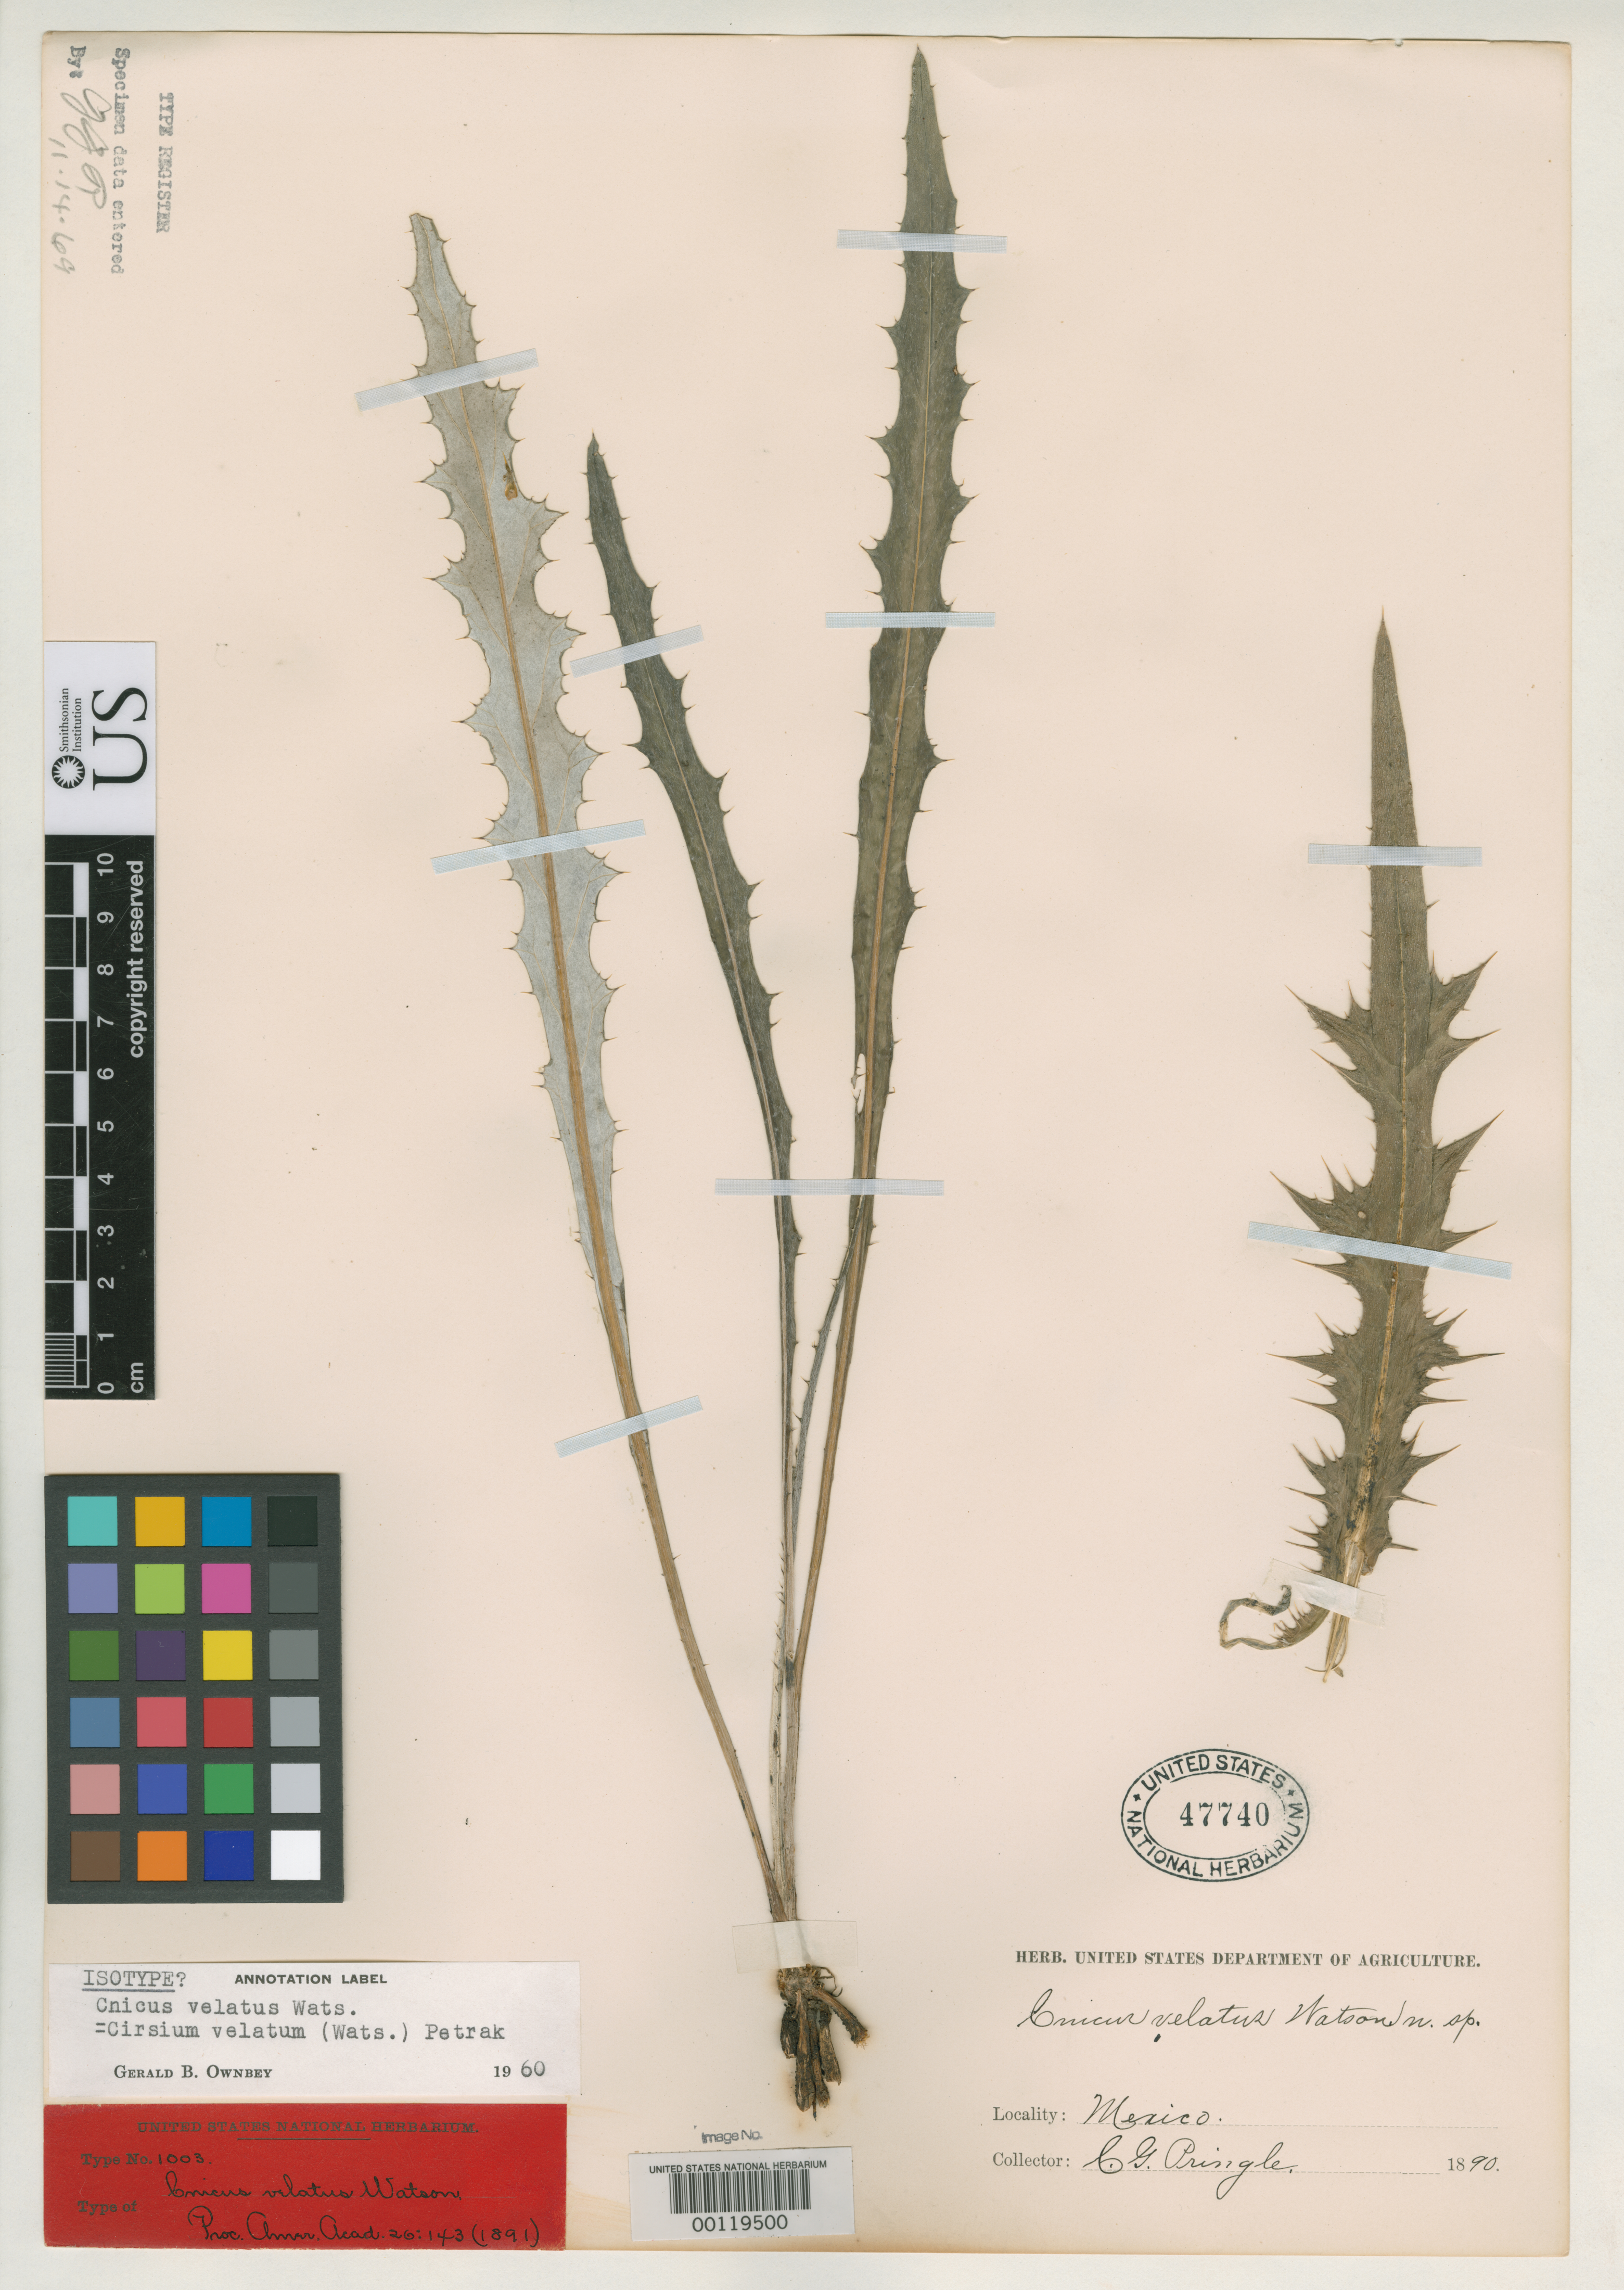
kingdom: Plantae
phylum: Tracheophyta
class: Magnoliopsida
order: Asterales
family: Asteraceae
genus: Cnicus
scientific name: Cnicus velatus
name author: S. Watson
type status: Isotype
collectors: C. G. Pringle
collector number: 3228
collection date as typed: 1890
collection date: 1890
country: Mexico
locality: E of Monserrat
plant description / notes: Specimen without original label or complete collection data, but apparently a second sheet of USNH 47739.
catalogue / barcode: US 47740